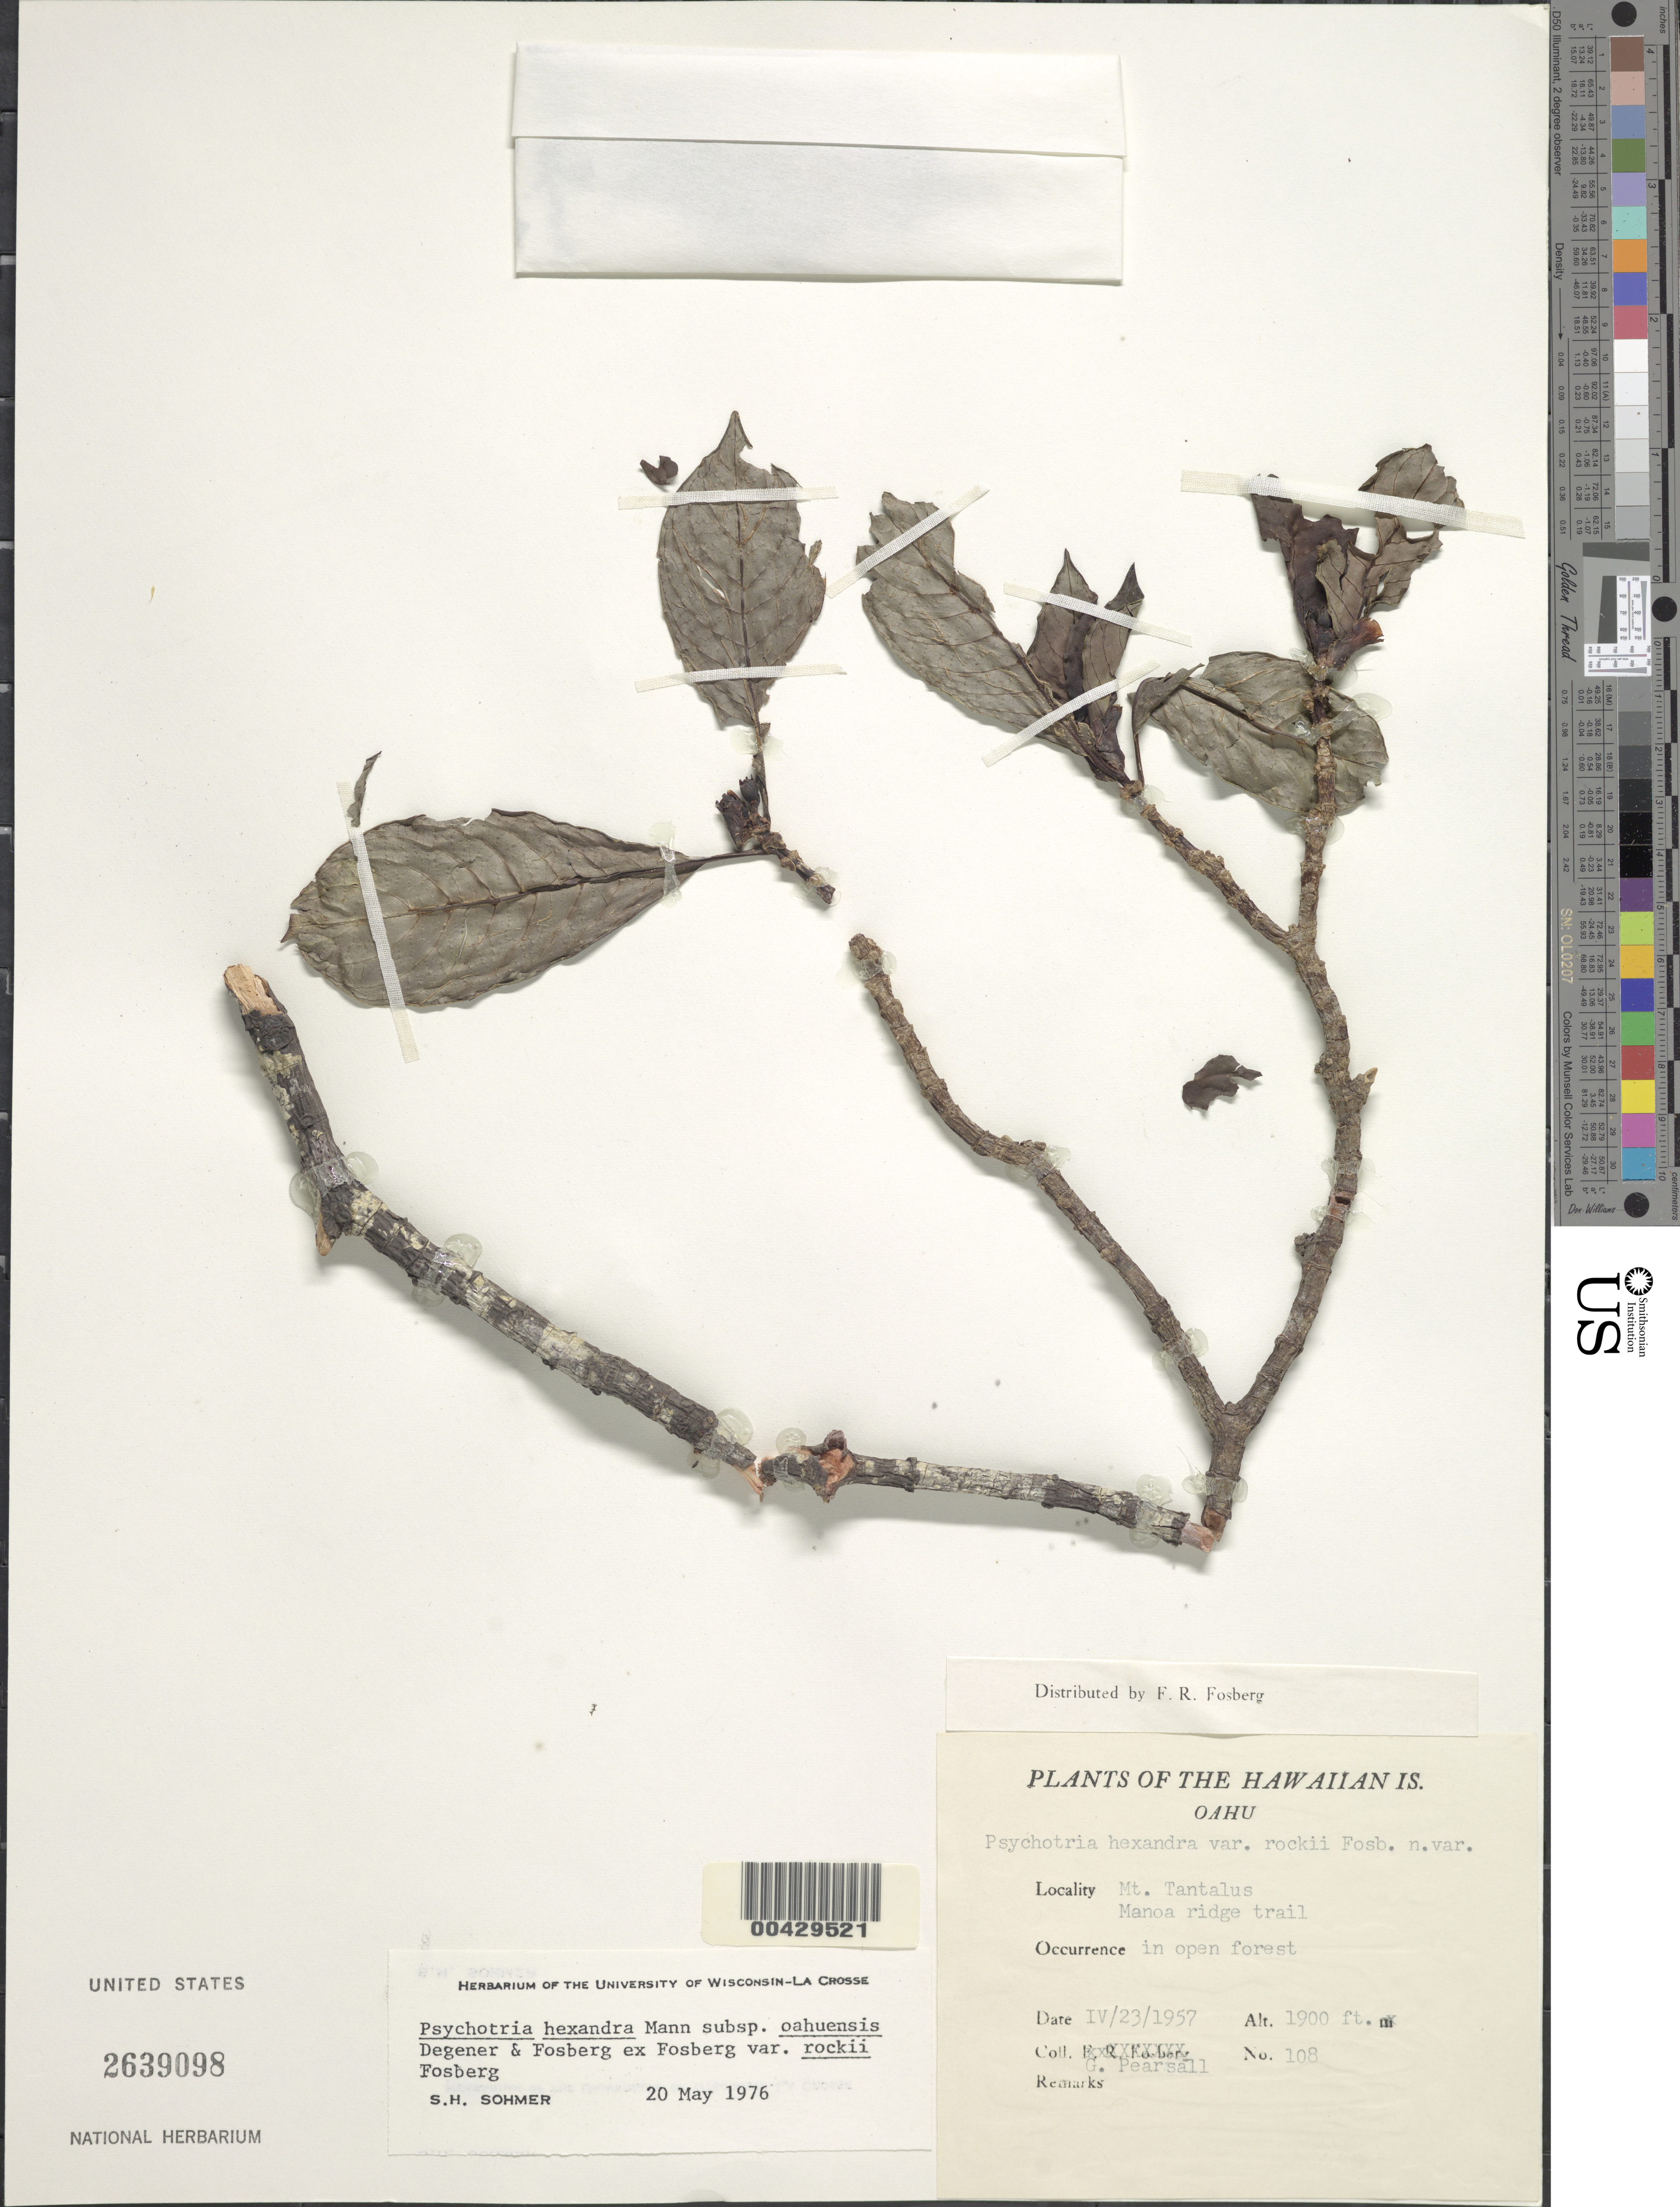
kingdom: Plantae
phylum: Tracheophyta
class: Magnoliopsida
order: Gentianales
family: Rubiaceae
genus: Psychotria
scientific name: Psychotria hexandra var. oahuensis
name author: (H. Mann) O. Deg. & Fosberg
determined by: Wagner, W. L., (BOT), Smithsonian Institution - National Museum of Natural History (UNITED STATES)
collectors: G. Pearsall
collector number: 108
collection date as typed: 23 Apr 1957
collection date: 1957-04-23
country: United States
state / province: Hawaii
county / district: Honolulu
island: Oahu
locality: Mount Tantalus, Manoa ridge trail.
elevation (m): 579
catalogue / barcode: US 2639098